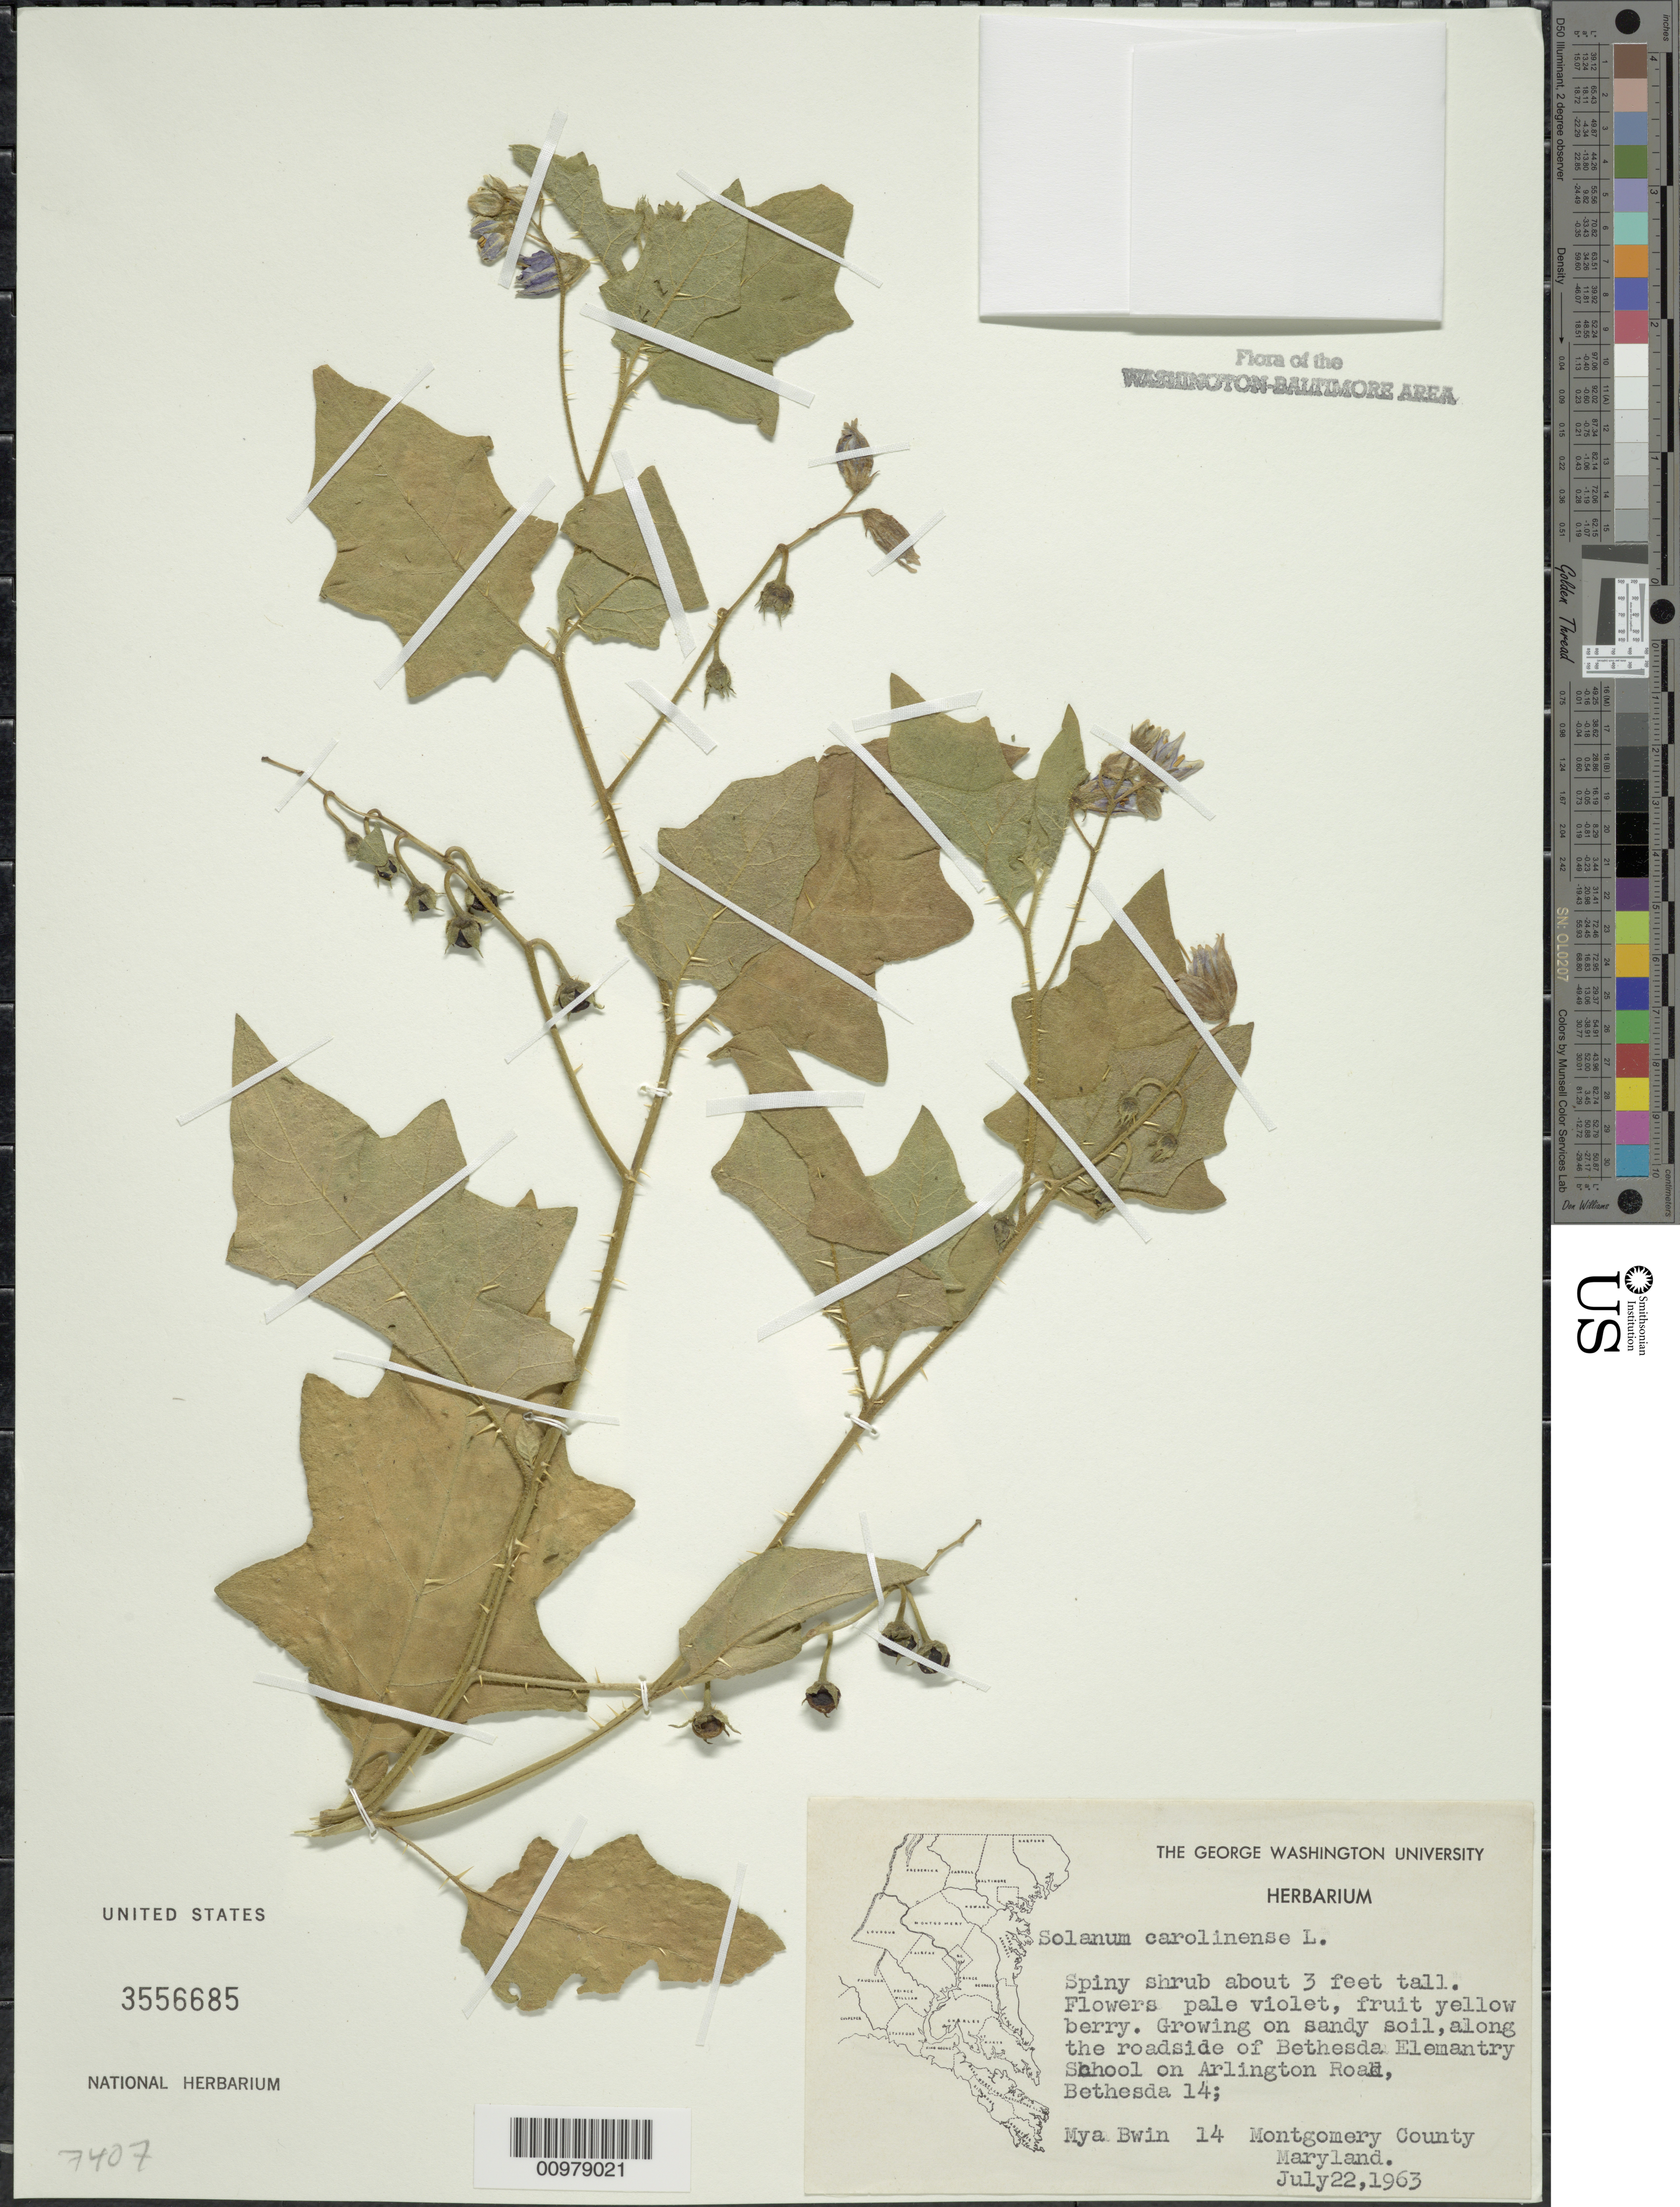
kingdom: Plantae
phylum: Tracheophyta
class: Magnoliopsida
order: Solanales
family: Solanaceae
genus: Solanum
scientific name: Solanum carolinense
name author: L.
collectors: M. Bwin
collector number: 14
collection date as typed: July 22, 1963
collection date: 1963-07-22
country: United States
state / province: Maryland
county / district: Montgomery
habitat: growing in sandy soil along the roadside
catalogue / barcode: US 3556685